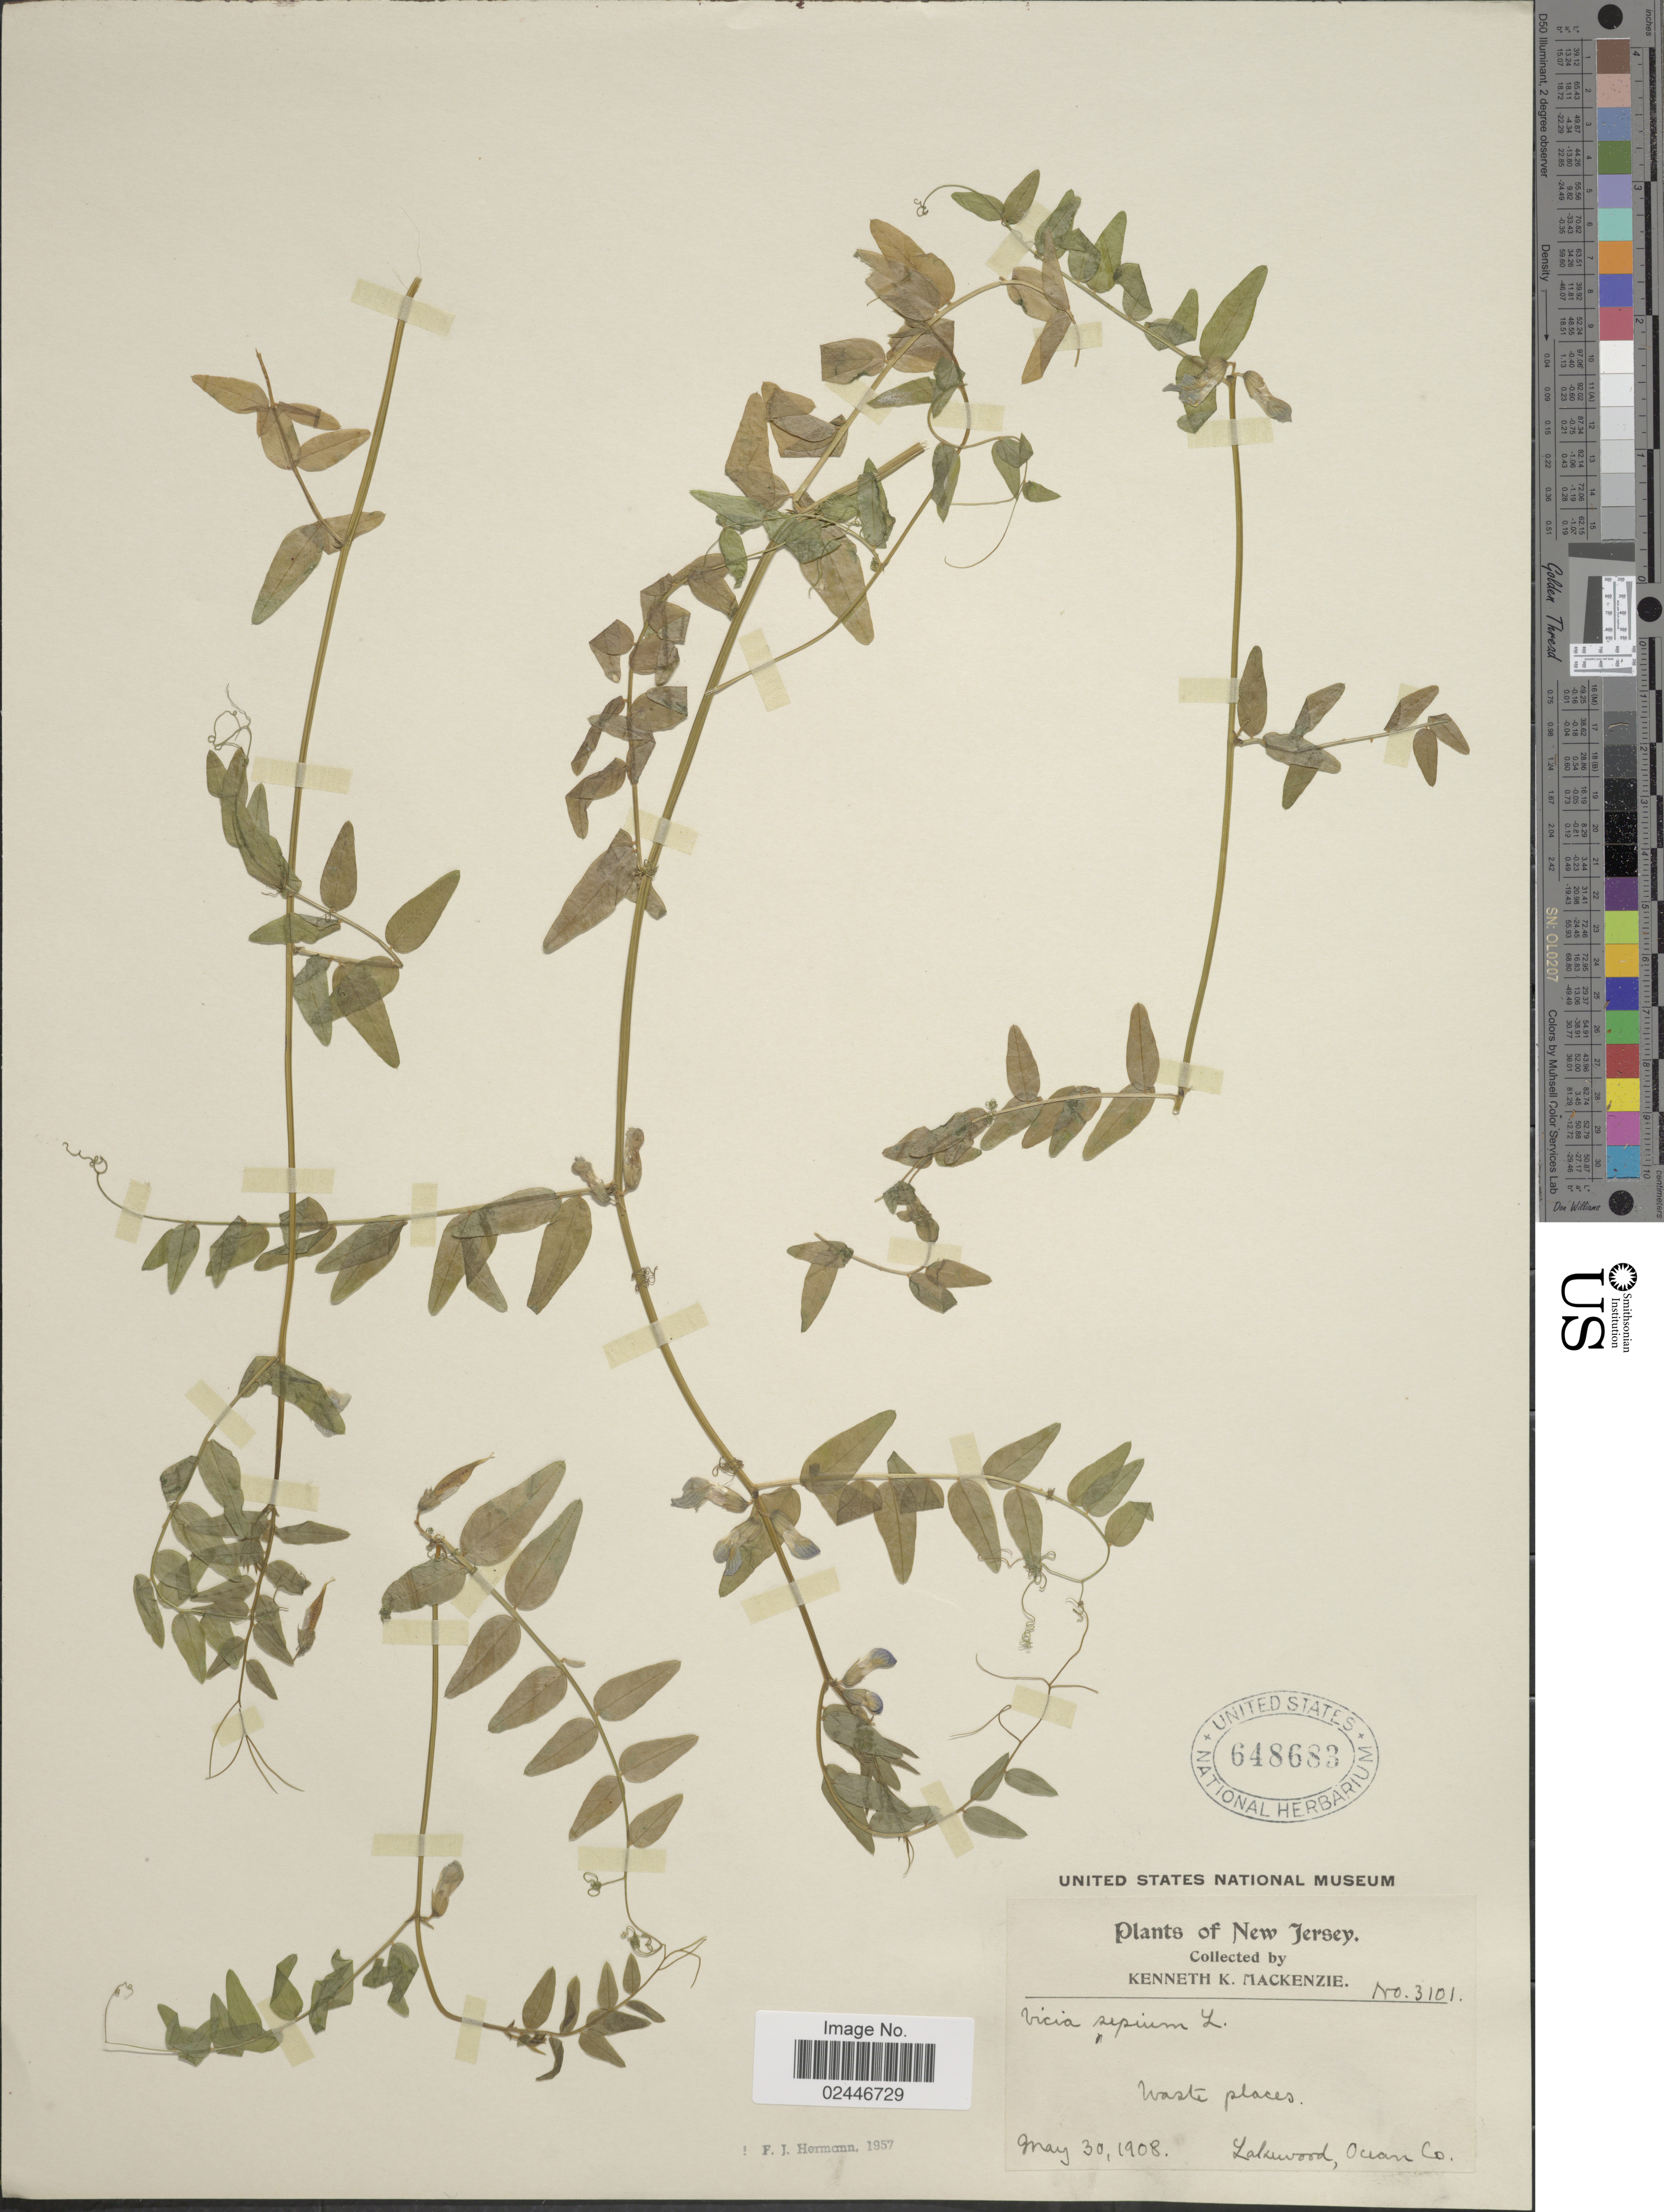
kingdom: Plantae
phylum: Tracheophyta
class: Magnoliopsida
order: Fabales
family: Fabaceae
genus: Vicia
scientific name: Vicia sepium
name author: L.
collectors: K. K. Mackenzie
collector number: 3101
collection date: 1908-05-30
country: United States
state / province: New Jersey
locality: Waste places, Lakewood, Ocean Co.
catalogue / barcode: US 648683